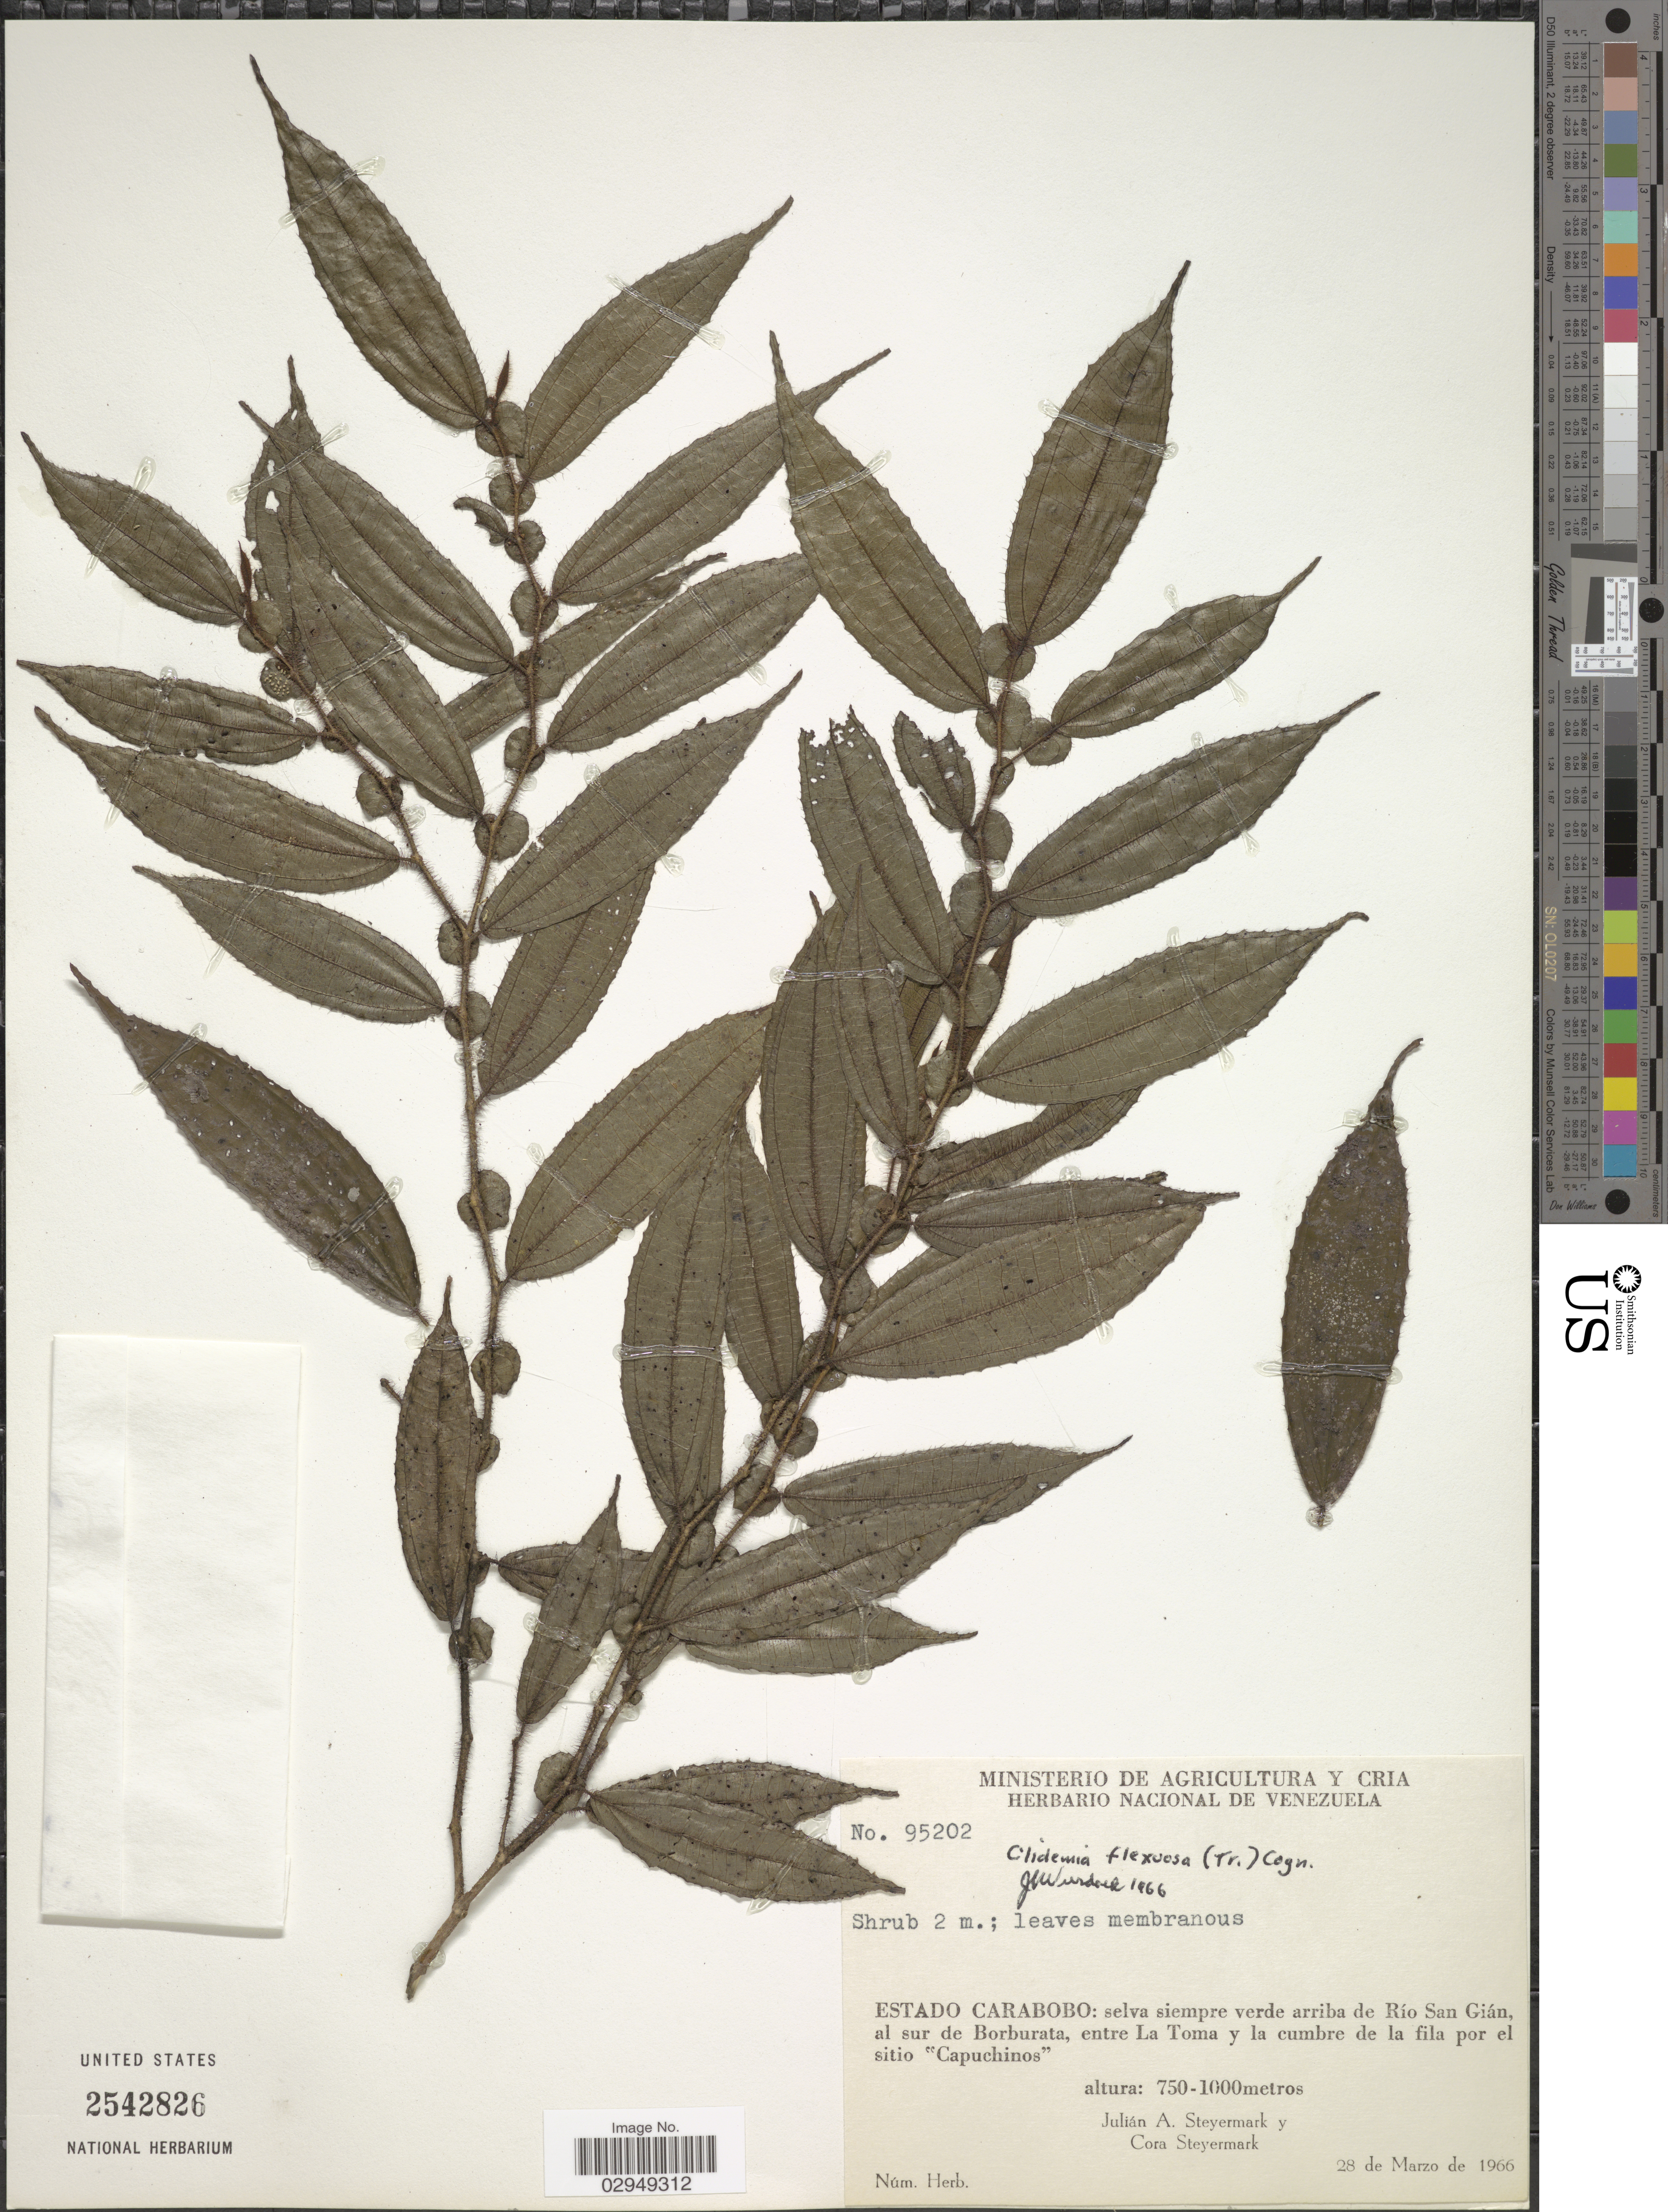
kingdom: Plantae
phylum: Tracheophyta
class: Magnoliopsida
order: Myrtales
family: Melastomataceae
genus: Clidemia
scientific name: Clidemia flexuosa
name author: (Triana) Cogn.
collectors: J. Steyermark & C. Steyermark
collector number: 95202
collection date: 1966-03-28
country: Venezuela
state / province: Carabobo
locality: Estado Carabobo: selva siempre verde arriba de Río San Gián, al sur de Borburata, entre La Toma y la cumbre de la fila por el sitio "Capuchinos".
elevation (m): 750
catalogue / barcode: US 2542826